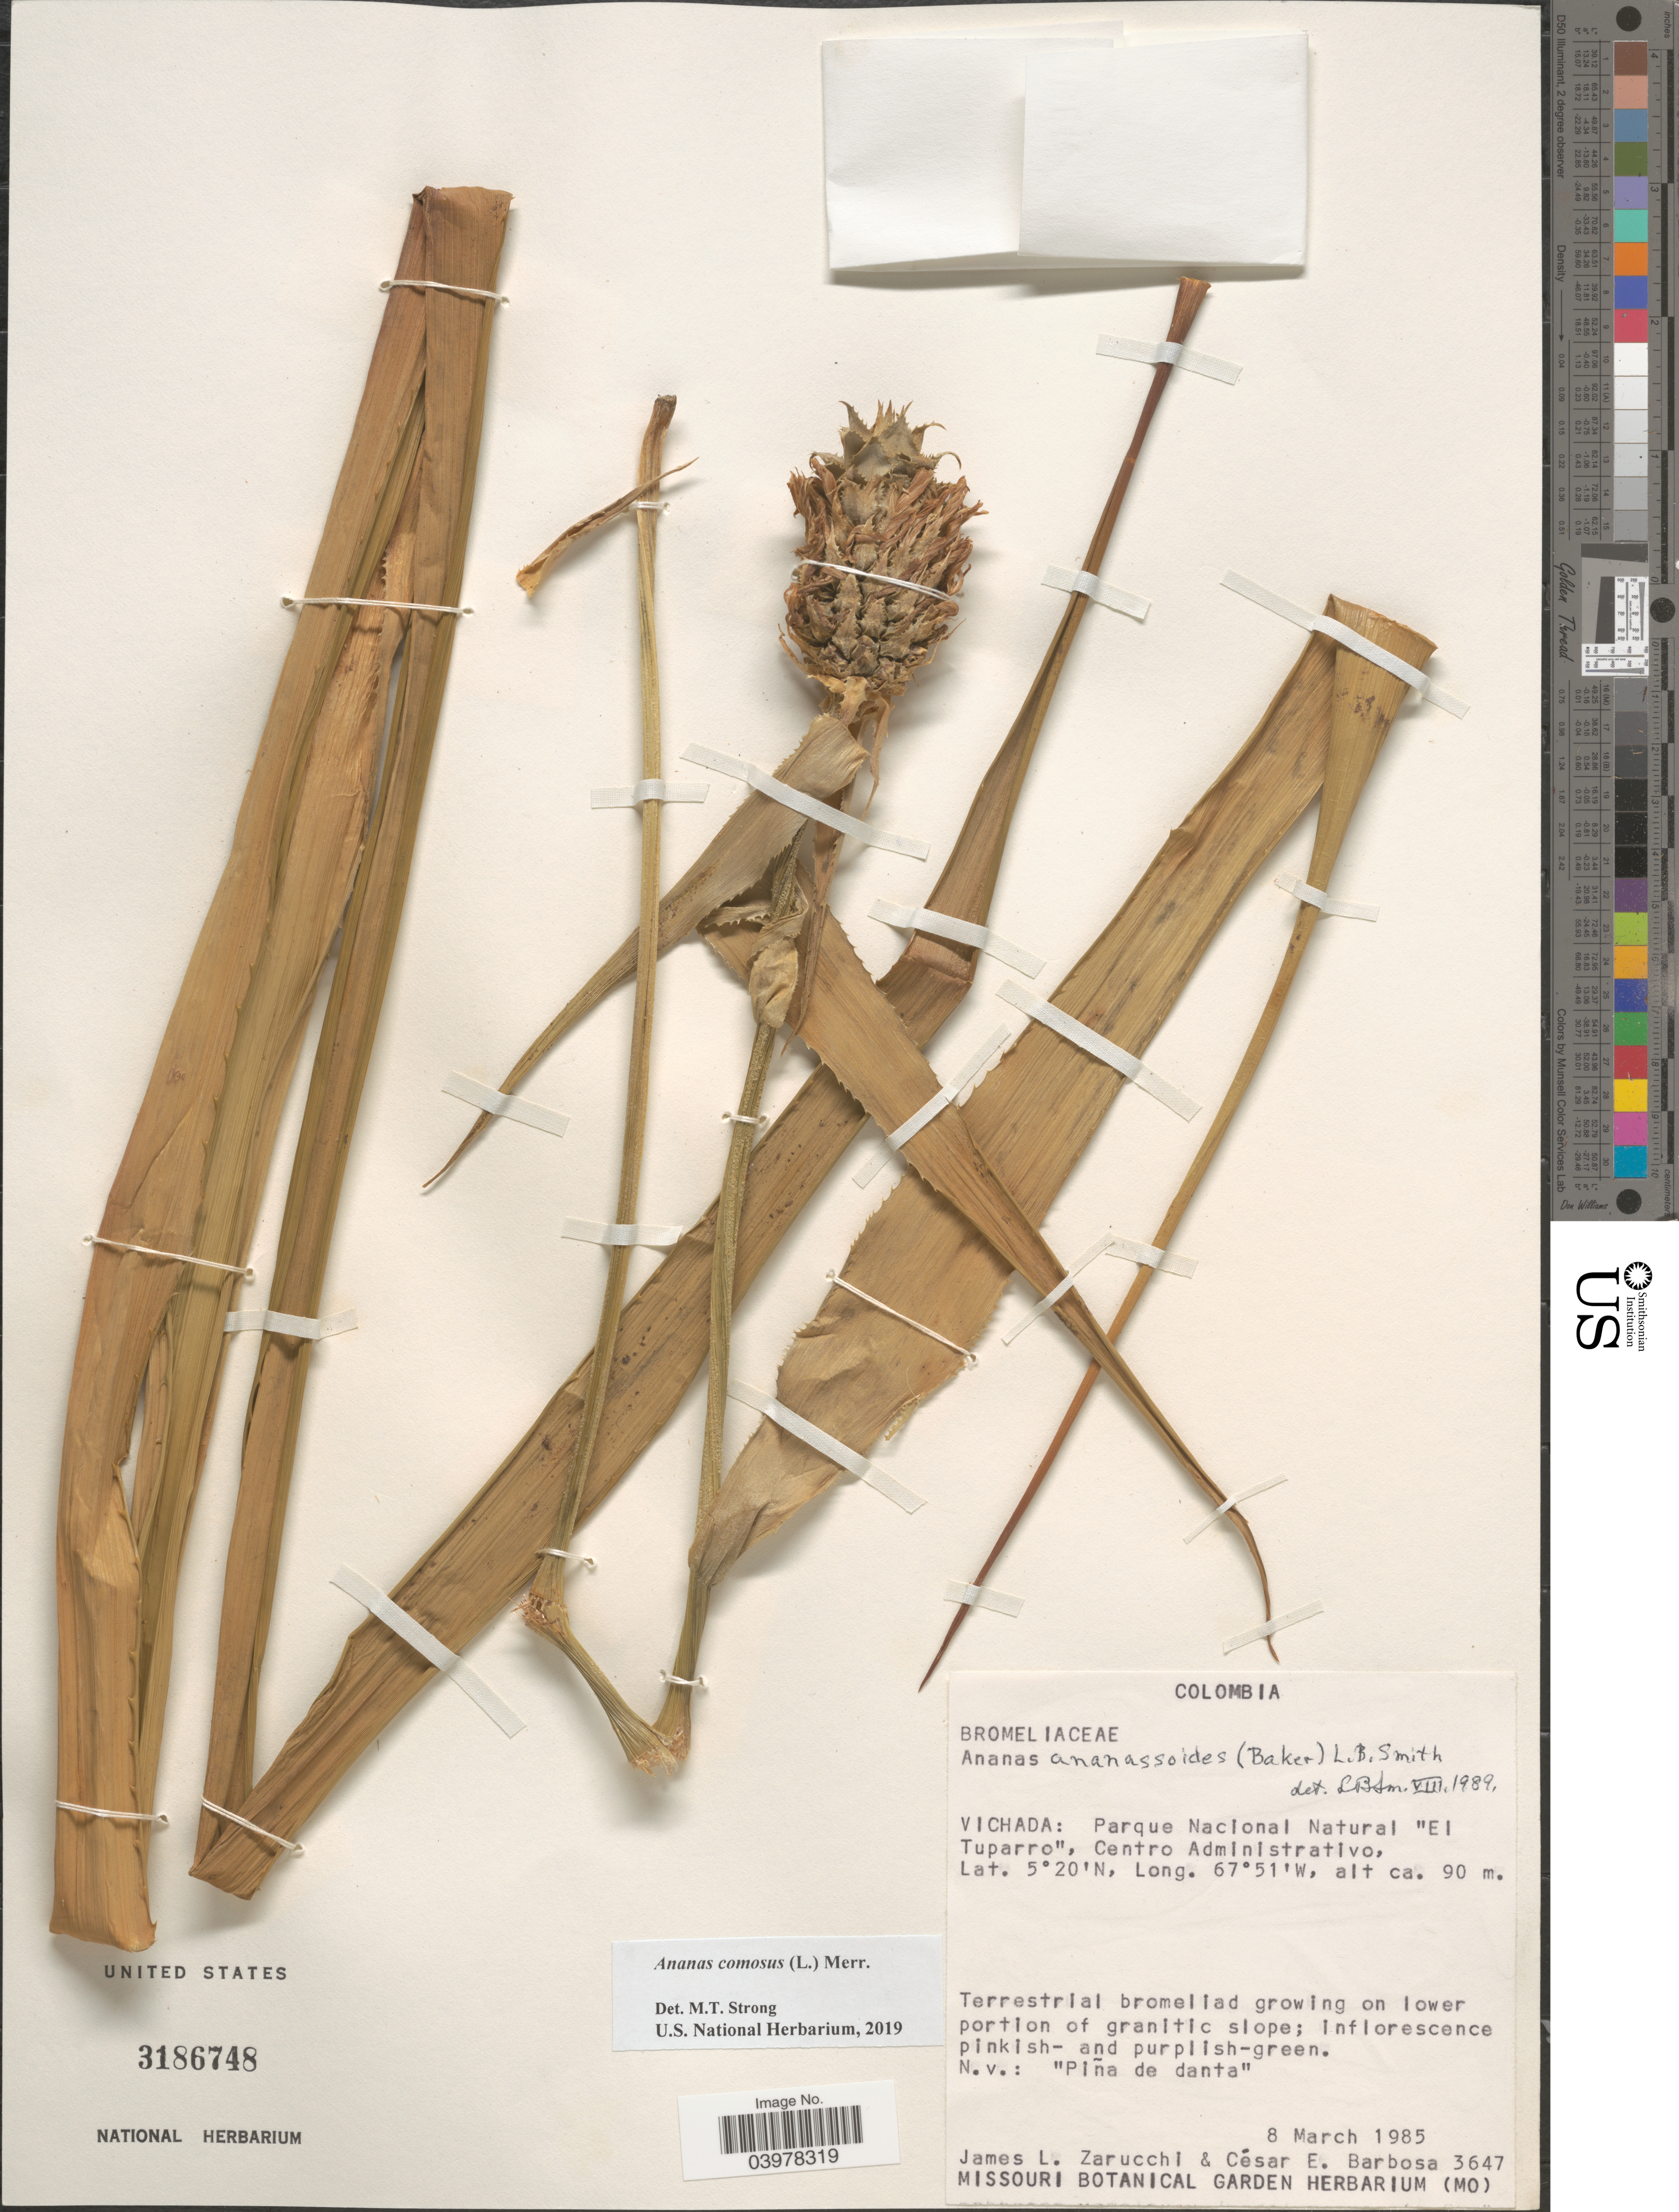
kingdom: Plantae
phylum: Tracheophyta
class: Liliopsida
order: Poales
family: Bromeliaceae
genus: Ananas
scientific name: Ananas comosus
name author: (L.) Merr.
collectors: J. L. Zarucchi & C. Barbosa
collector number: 3647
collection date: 1985-03-08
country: Colombia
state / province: Vichada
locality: Parque Nacional Natural "El Tuparro", Centro Administrativo.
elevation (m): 90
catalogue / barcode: US 3186748